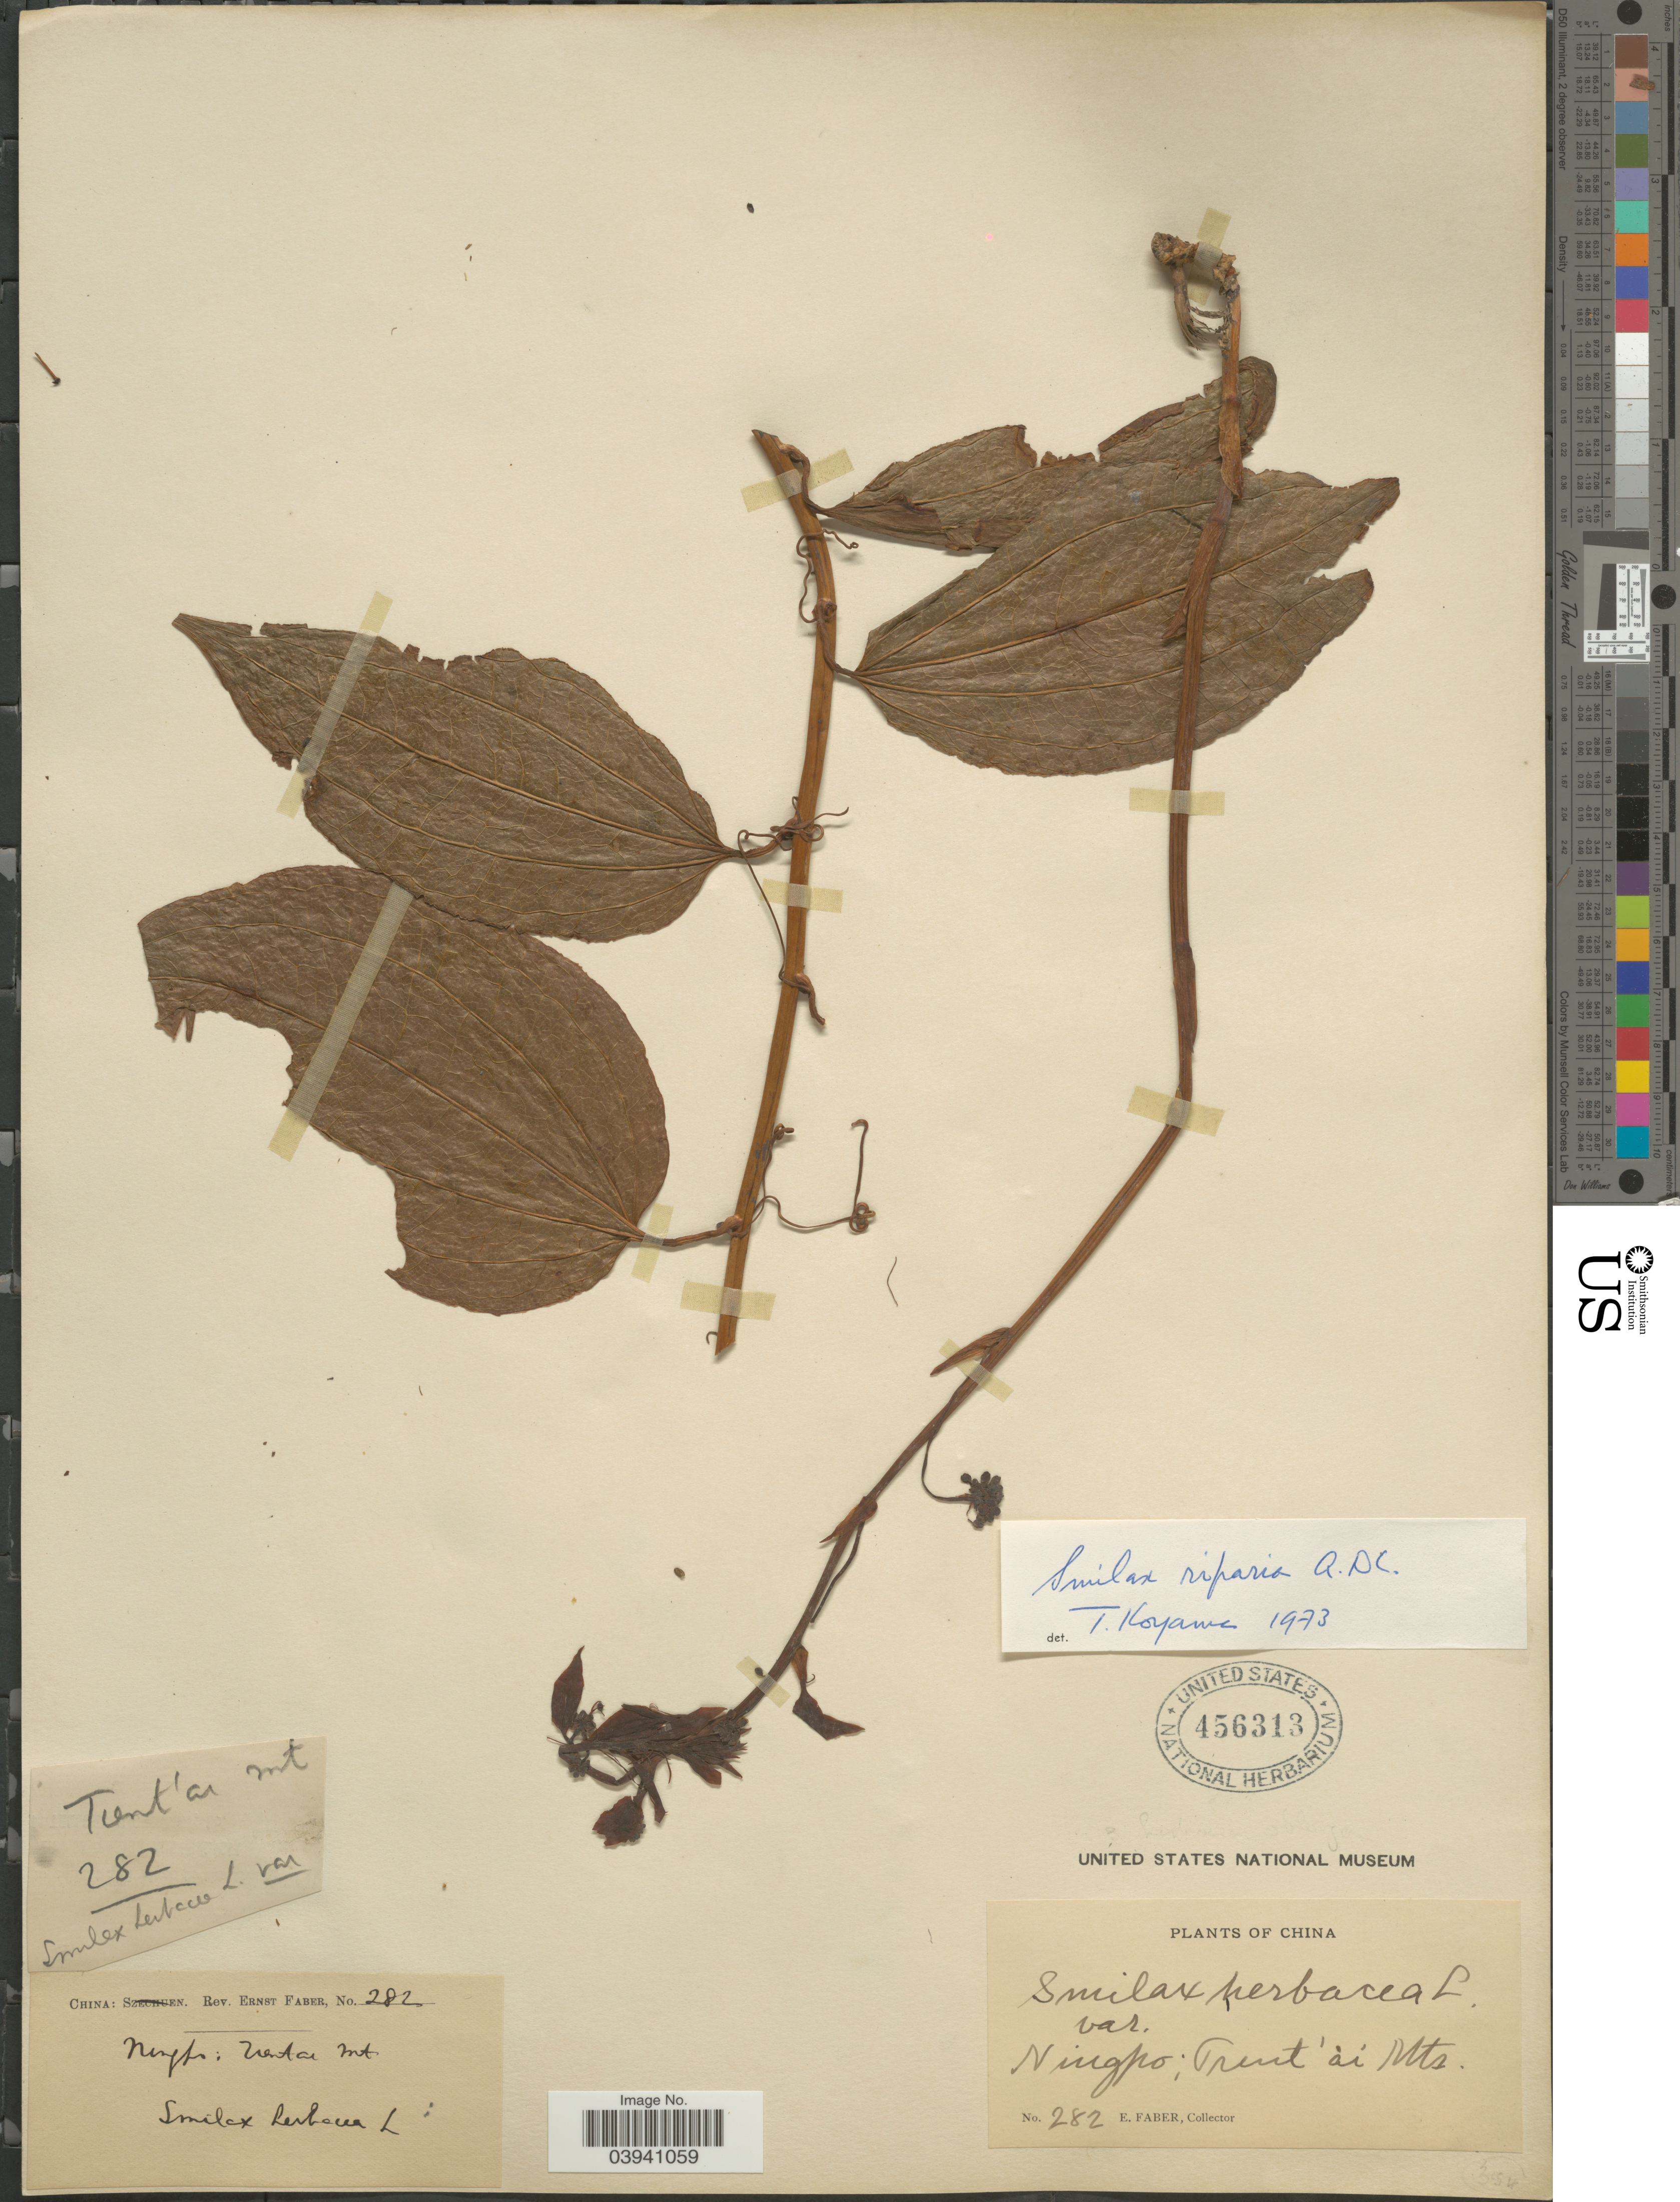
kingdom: Plantae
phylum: Tracheophyta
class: Liliopsida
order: Liliales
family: Smilacaceae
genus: Smilax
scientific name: Smilax riparia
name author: A. DC.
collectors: E. Faber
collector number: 282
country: China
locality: Ningpo; Tiant'ai Mts. [interpreted]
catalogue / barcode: US 455313